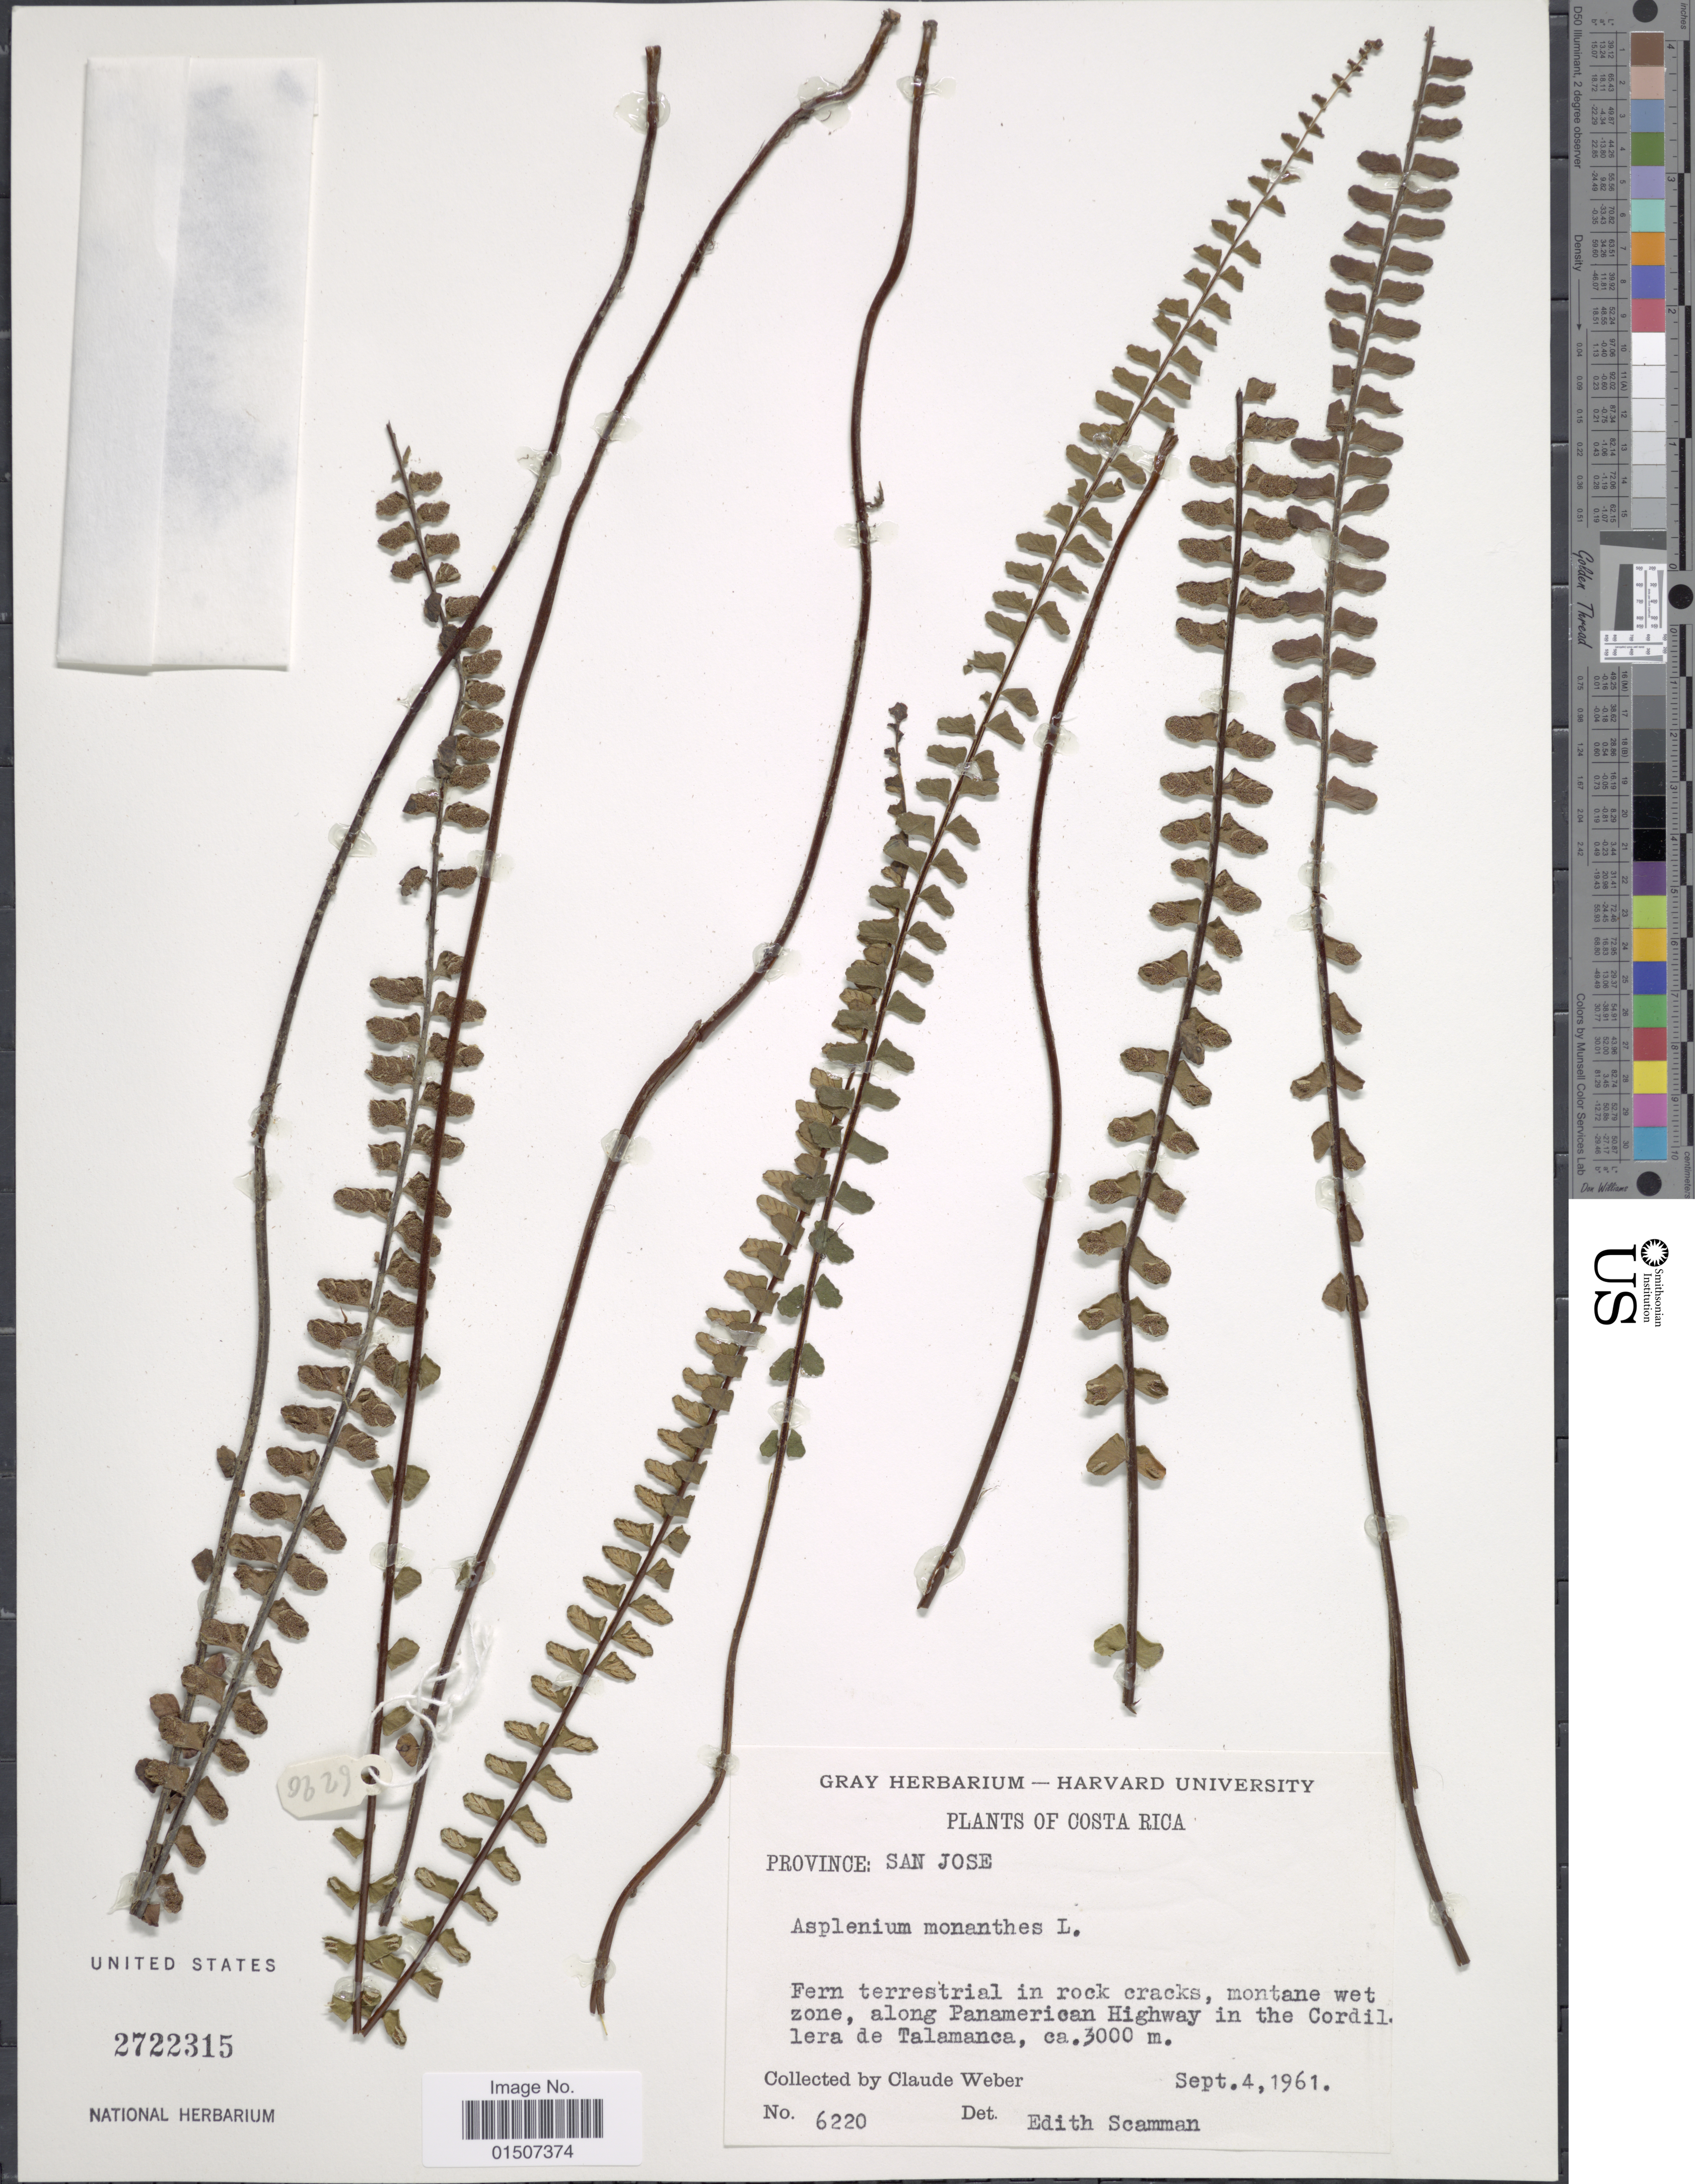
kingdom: Plantae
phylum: Tracheophyta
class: Polypodiopsida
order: Polypodiales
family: Aspleniaceae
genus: Asplenium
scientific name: Asplenium polyphyllum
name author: Bertol.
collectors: C. Weber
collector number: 6220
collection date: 1961-09-04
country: Costa Rica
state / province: San José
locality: Fern terrestrial in rock cracks, montane wet zone, along Panamerican Highway in the Cordillera de Talamanca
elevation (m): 3000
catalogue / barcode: US 2722315